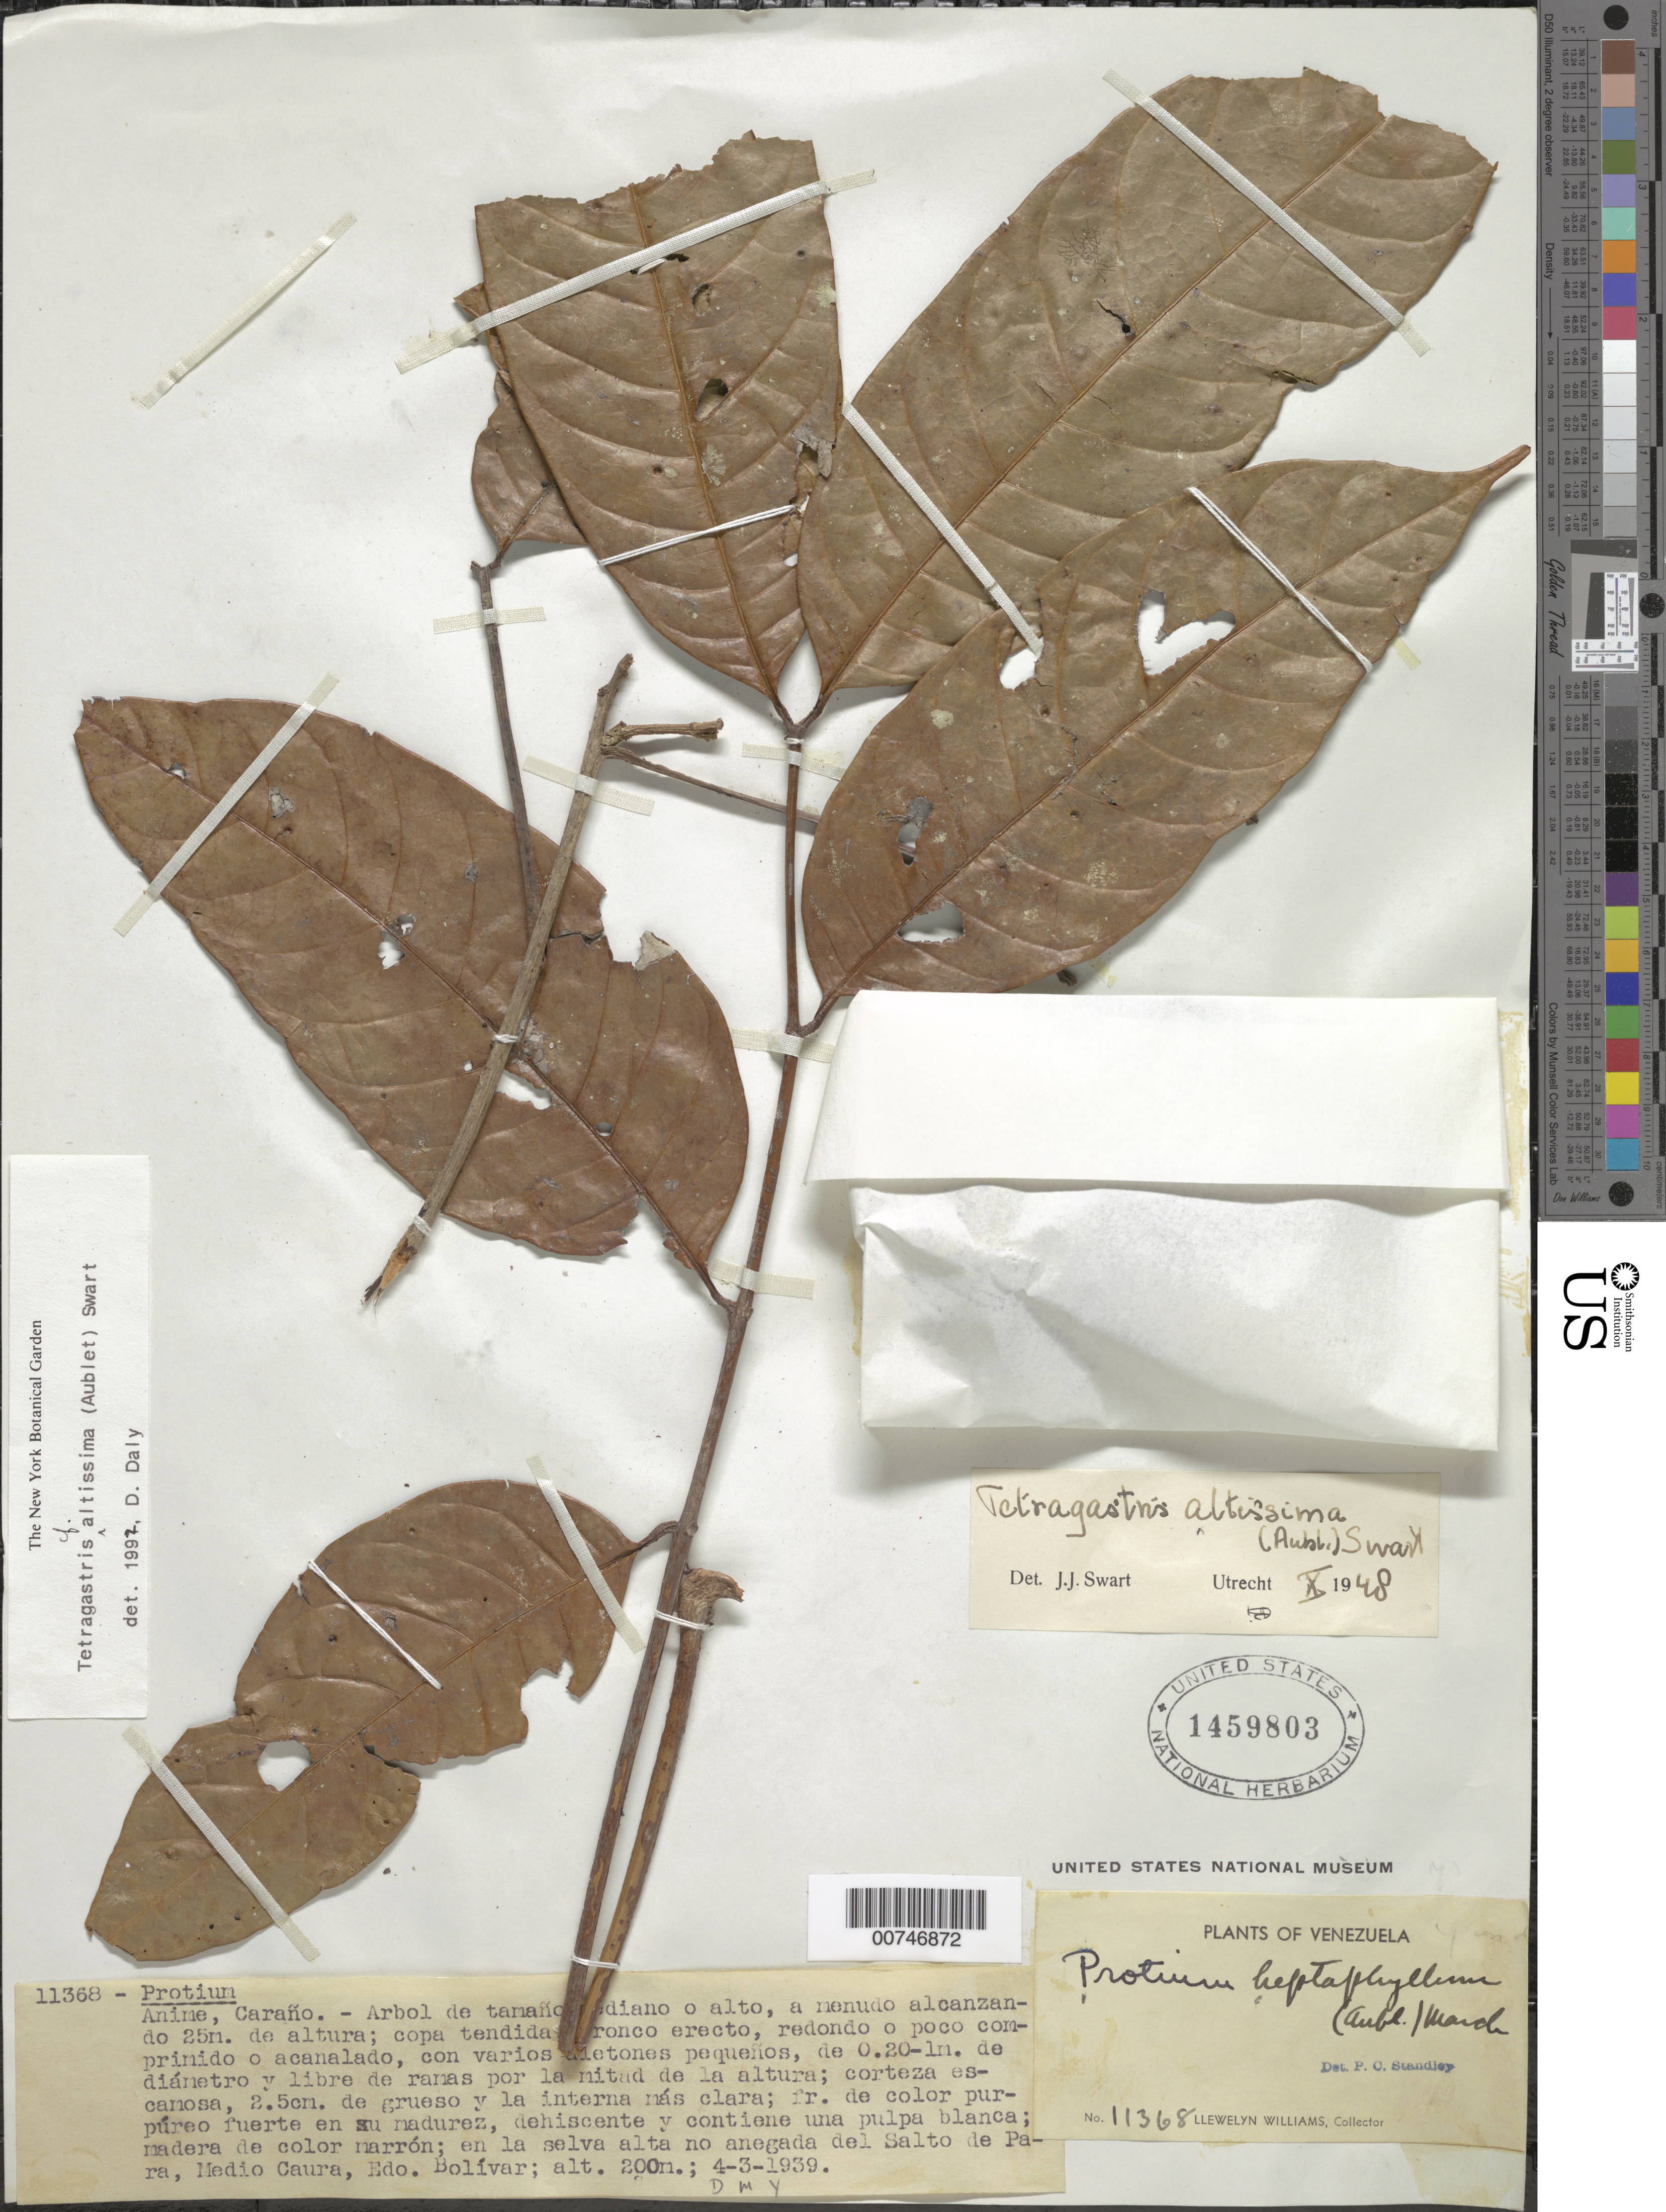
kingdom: Plantae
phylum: Tracheophyta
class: Magnoliopsida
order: Sapindales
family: Burseraceae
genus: Protium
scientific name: Protium altissimum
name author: (Aubl.) Marchand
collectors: Ll. Williams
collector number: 11368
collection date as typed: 4-Mar-39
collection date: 1939-03-04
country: Venezuela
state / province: Bolívar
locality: Salto de Para, Medio Caura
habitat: Selva alta no anegada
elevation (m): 200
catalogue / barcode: US 1459803